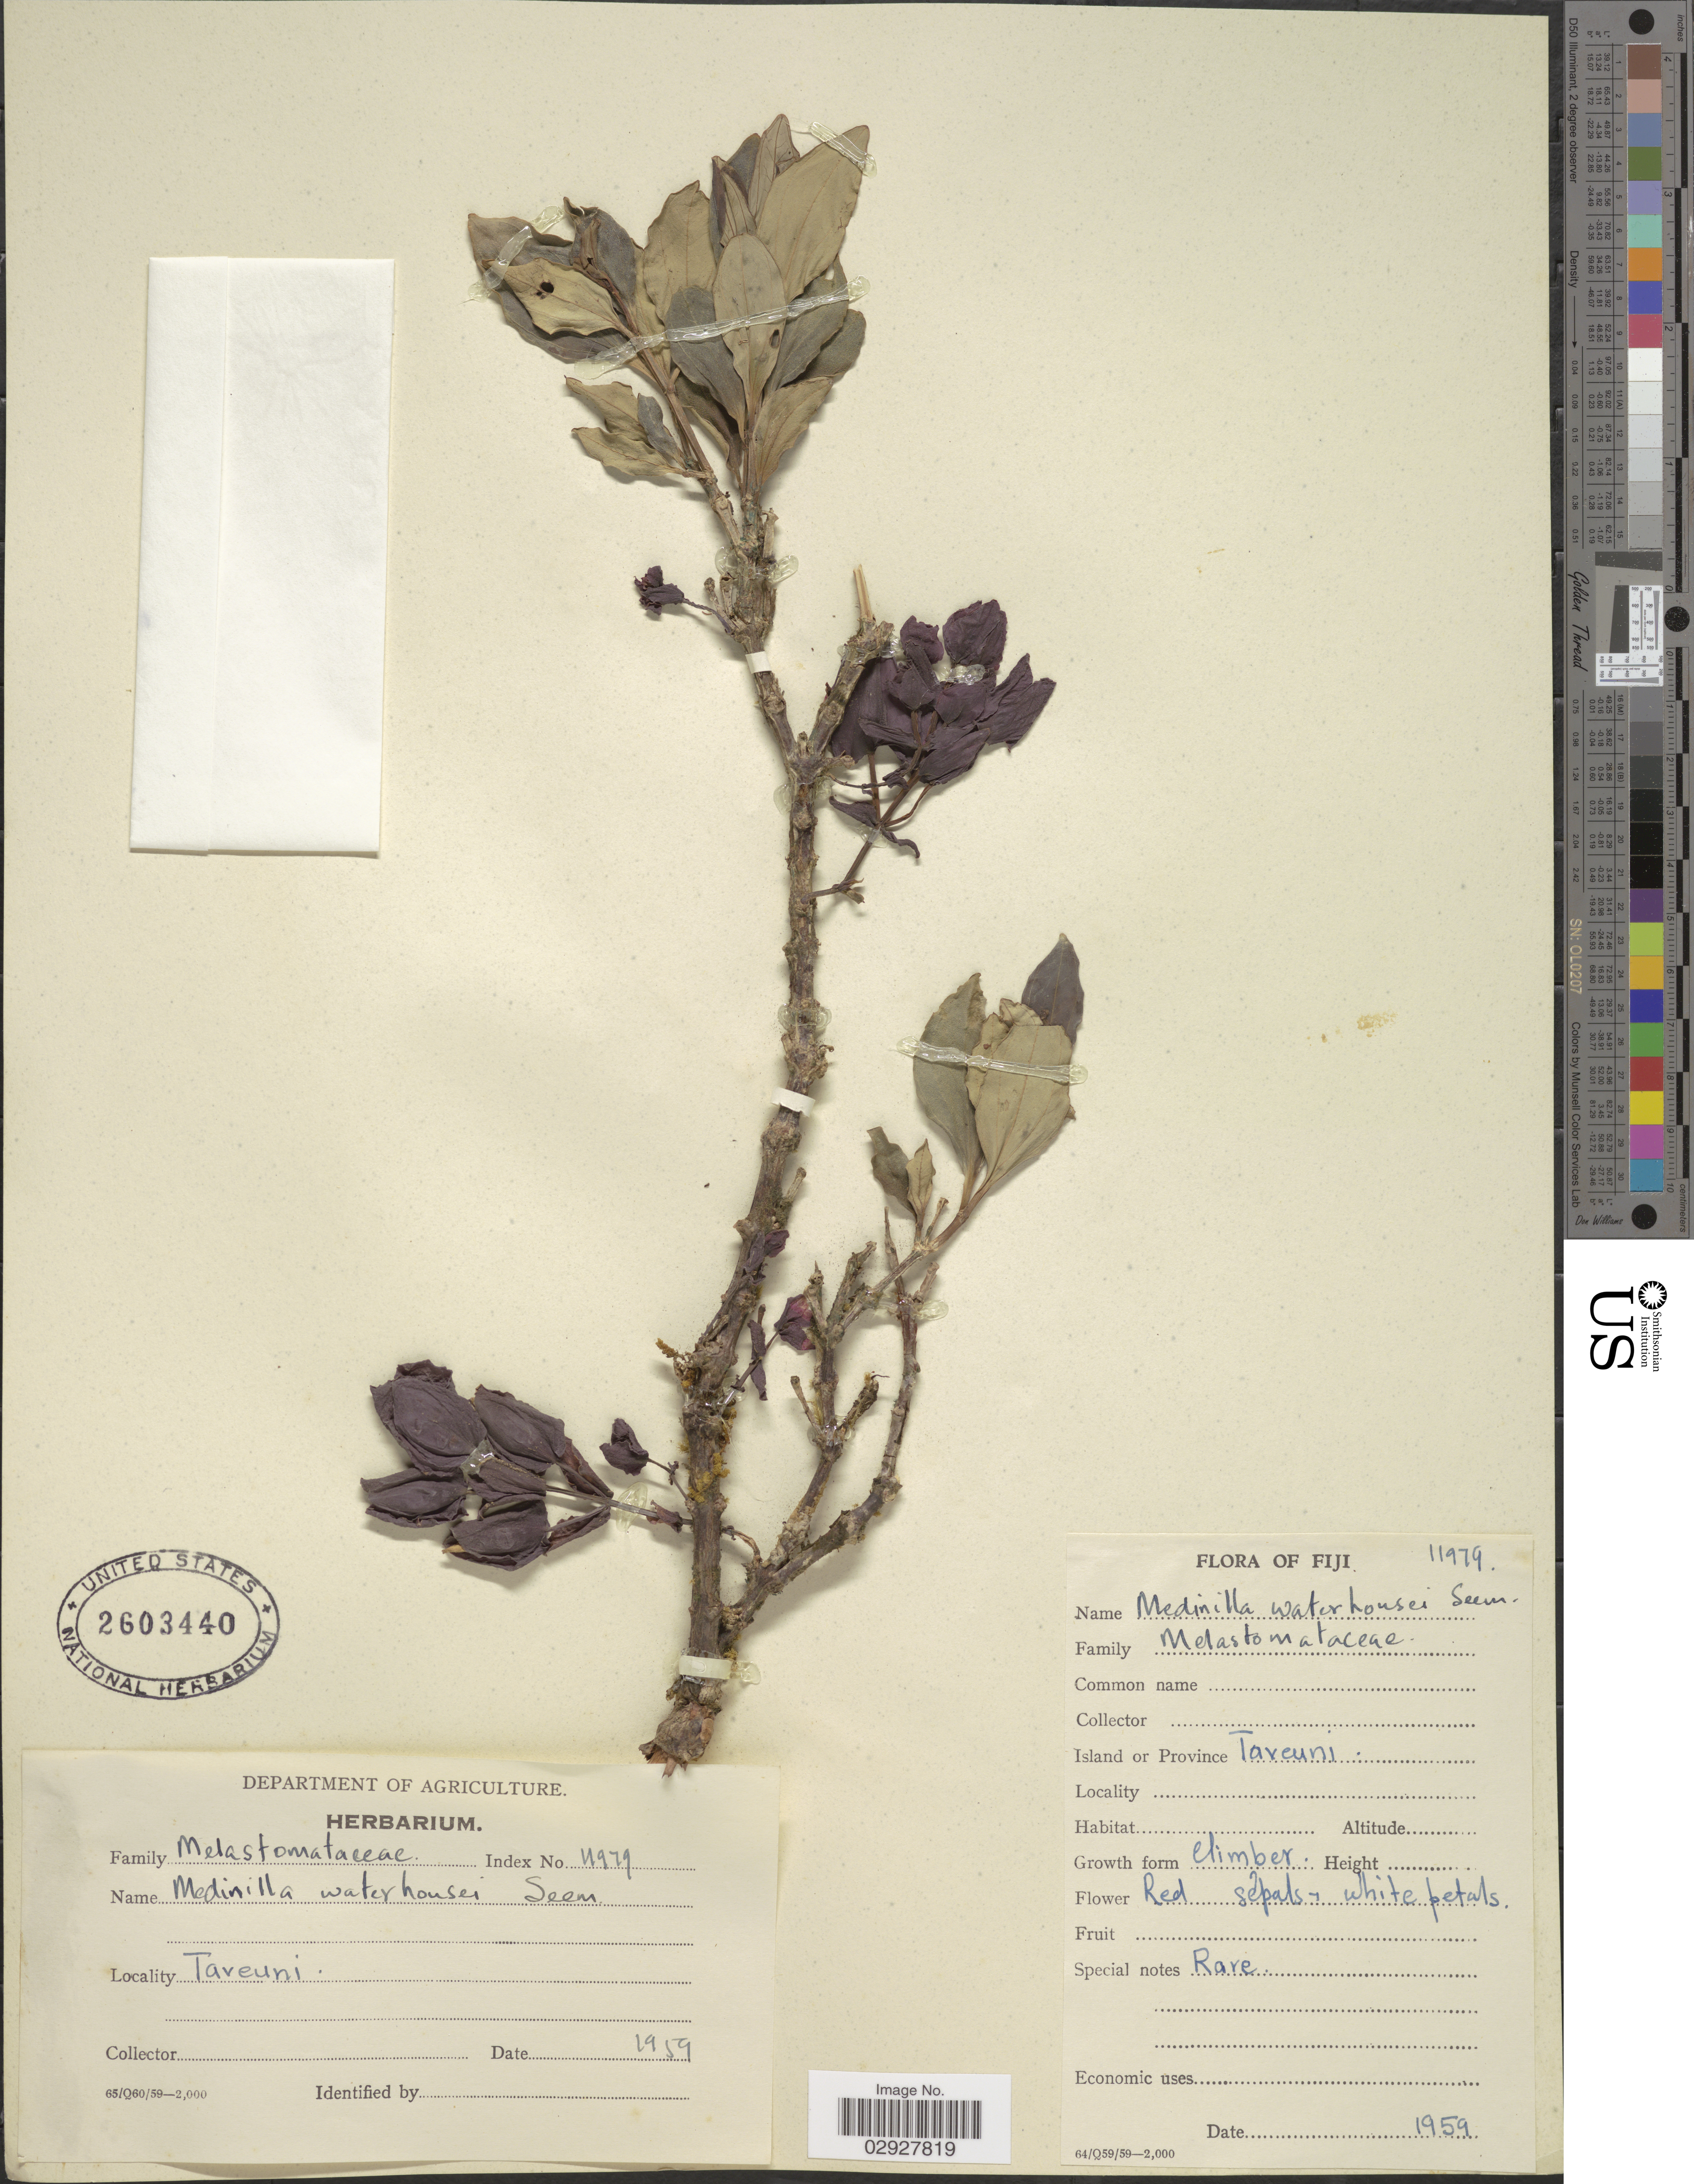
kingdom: Plantae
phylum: Tracheophyta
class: Magnoliopsida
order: Myrtales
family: Melastomataceae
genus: Medinilla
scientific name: Medinilla waterhousei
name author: Seem.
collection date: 1959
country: Fiji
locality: Taveuni.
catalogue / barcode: US 2603440